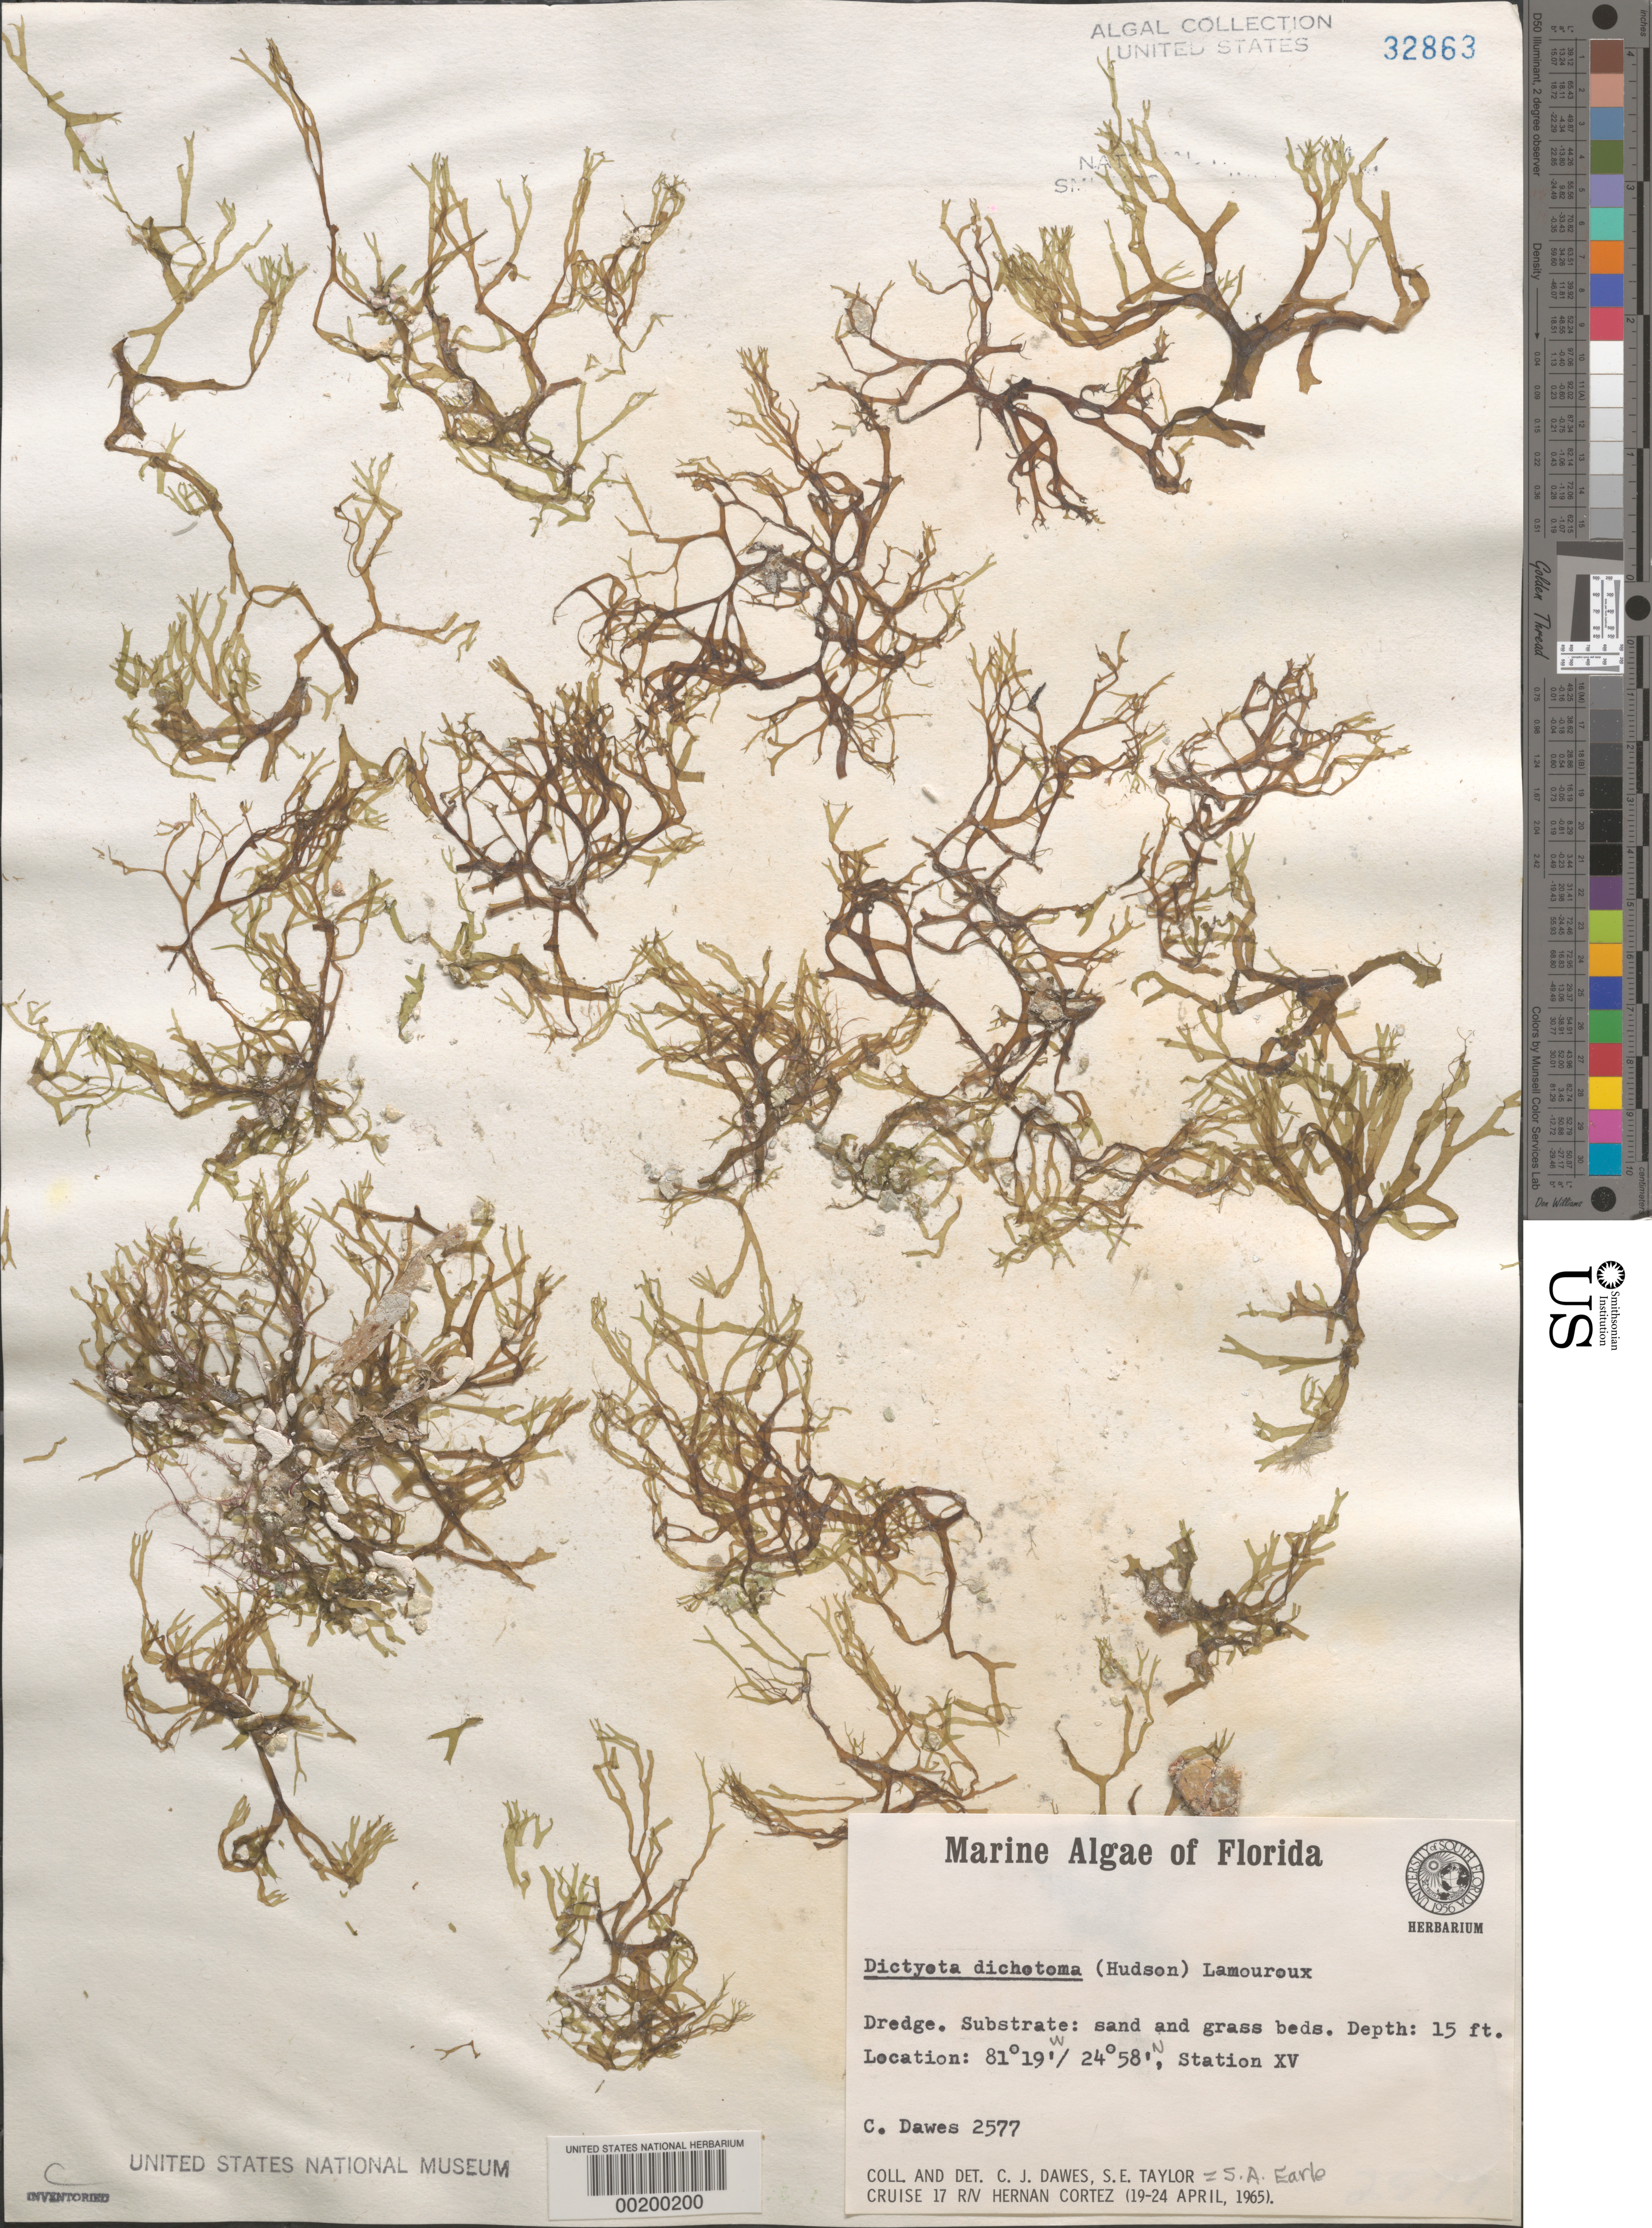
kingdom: Chromista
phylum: Ochrophyta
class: Phaeophyceae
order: Dictyotales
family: Dictyotaceae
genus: Dictyota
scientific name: Dictyota dichotoma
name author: (Huds.) J.V.Lamouroux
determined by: Dawes, C. J.; Earle, S. A.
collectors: C. Dawes & S. A. Earle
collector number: Cjd 2577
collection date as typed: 19 Apr 1965 to 24 Apr 1965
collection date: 1965-04-19/1965-04-24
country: United States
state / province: Florida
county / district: Monroe County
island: Florida Keys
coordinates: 24 58' N, 81 19' W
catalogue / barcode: US 32863